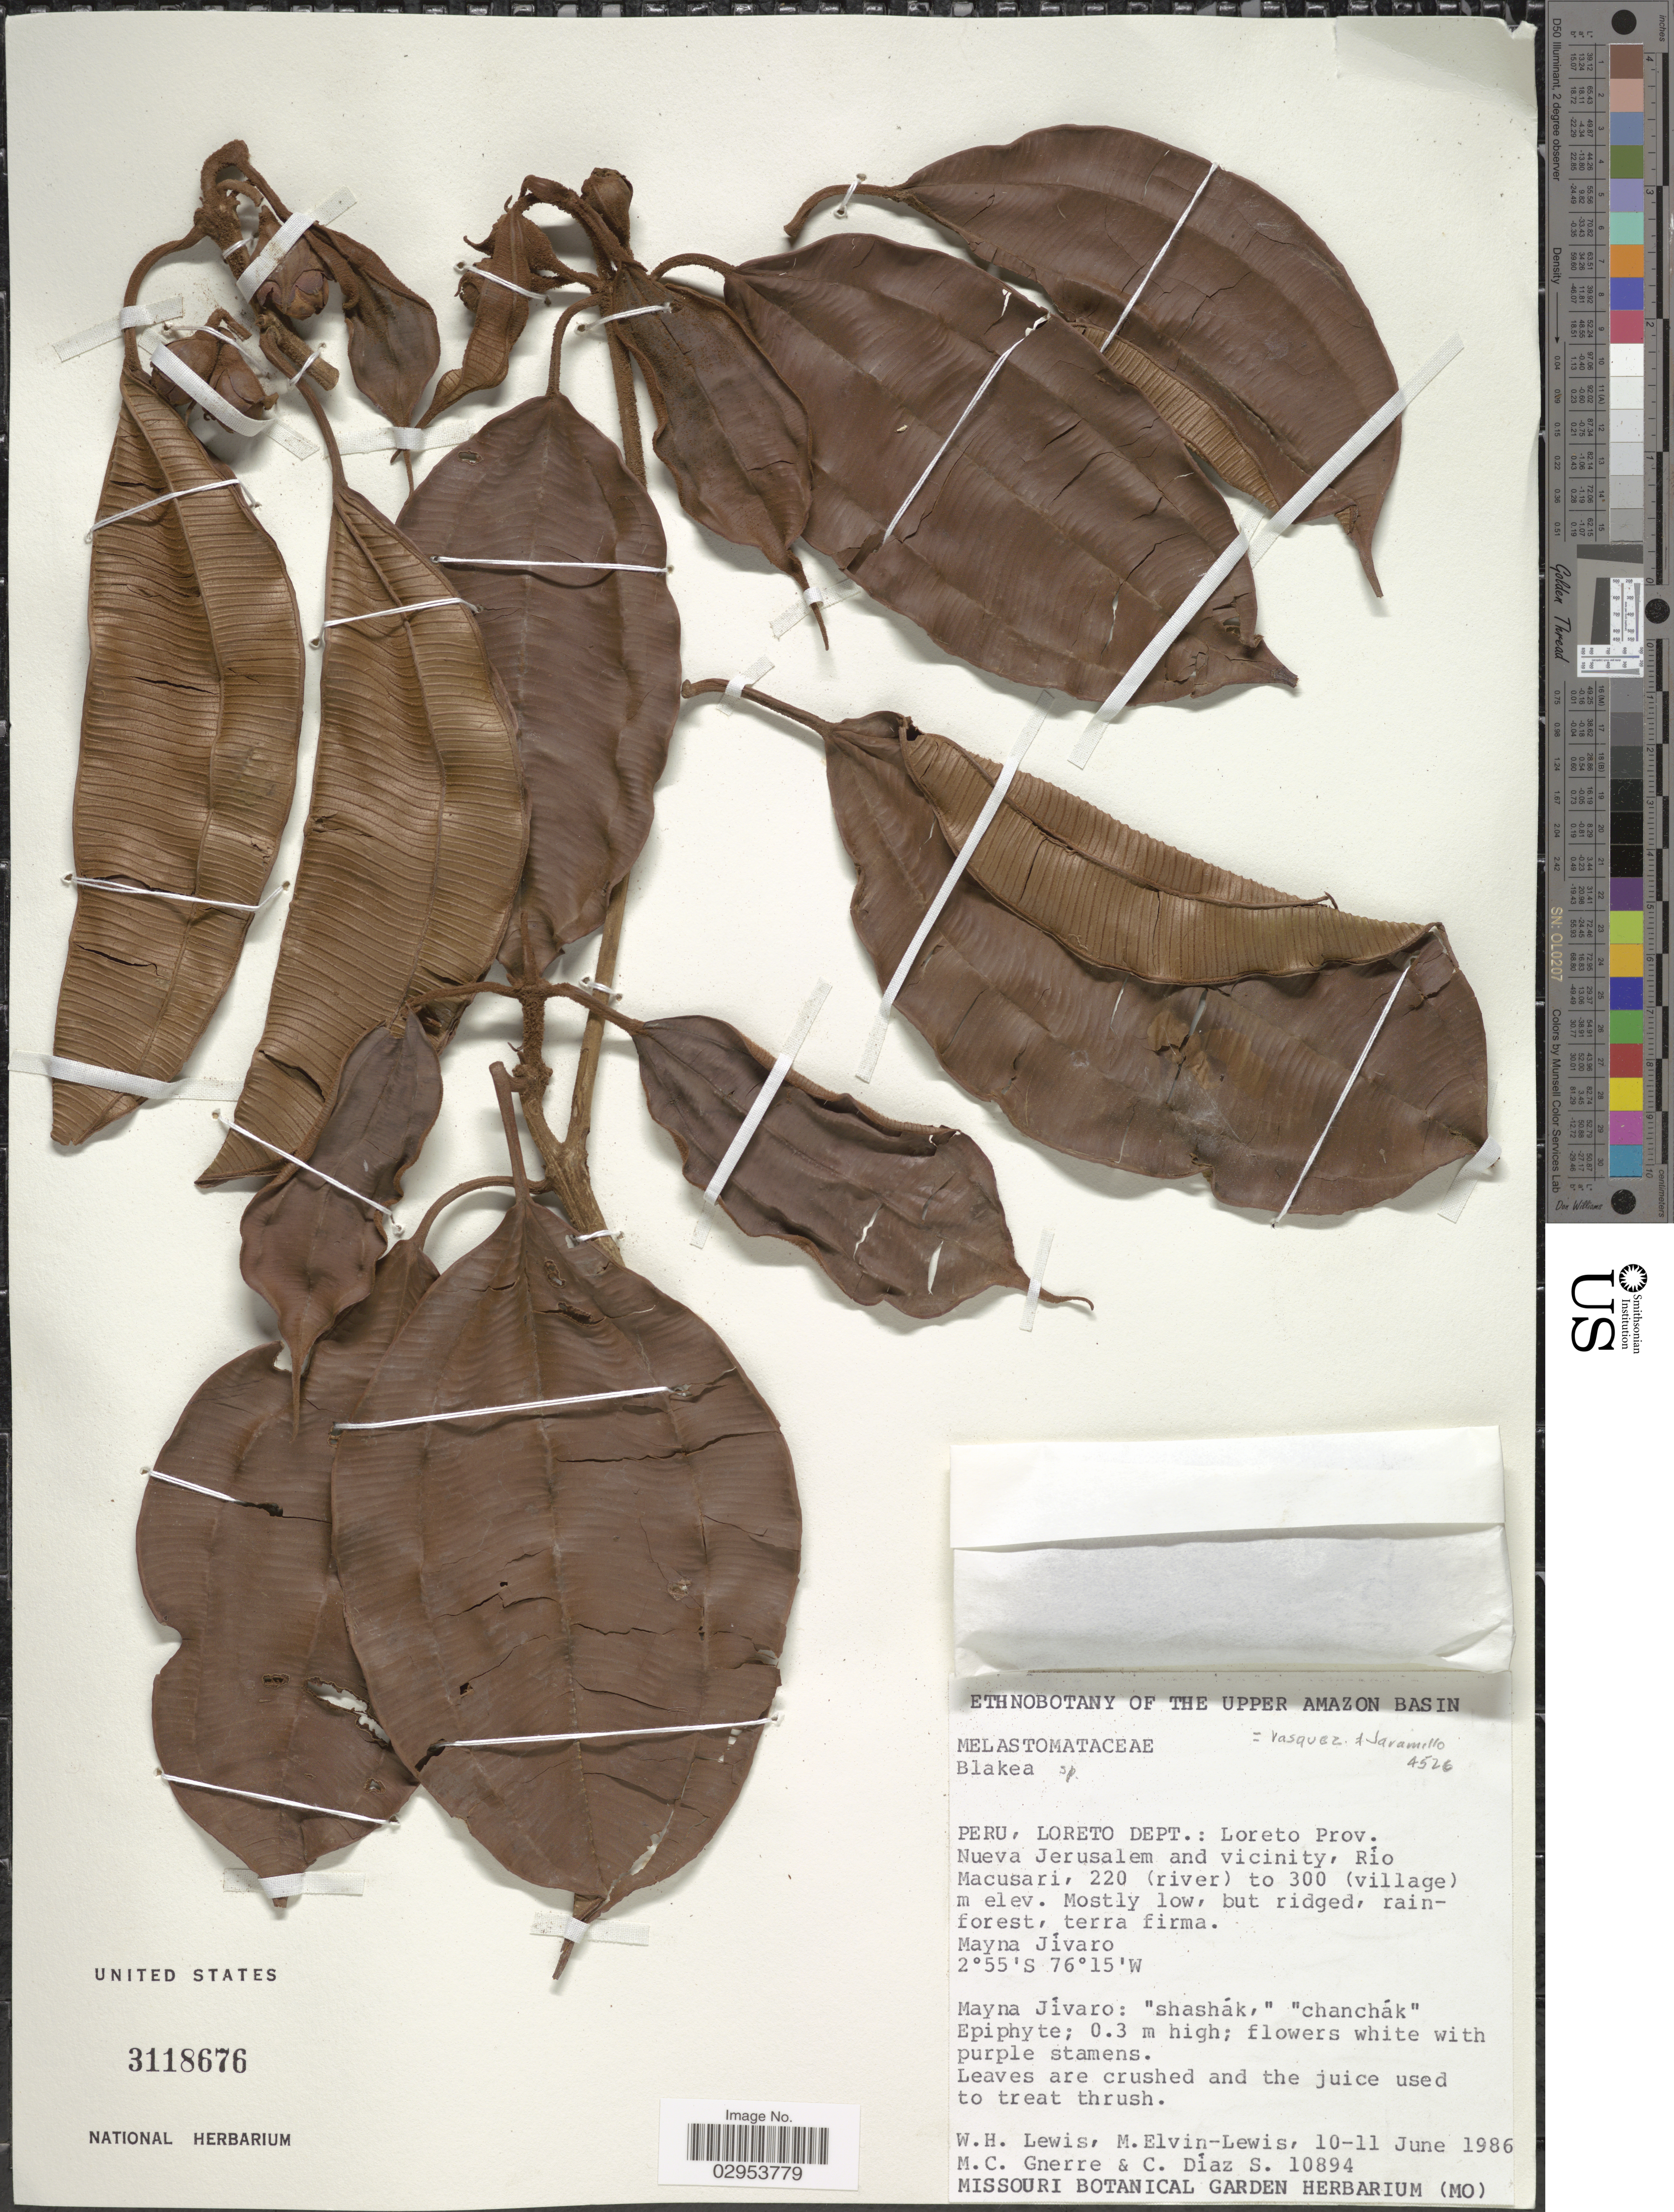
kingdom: Plantae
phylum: Tracheophyta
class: Magnoliopsida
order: Myrtales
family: Melastomataceae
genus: Blakea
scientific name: Blakea hirsuta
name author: O. Berg ex Triana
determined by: Michelangeli, F. A.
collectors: W. H. Lewis, M. Elvin-Lewis, M. Gnerre & C. Díaz S.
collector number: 10894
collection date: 1986-06-10/1986-06-11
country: Peru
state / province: Loreto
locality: Dept. Loreto Prov. Nueva Jerusalem and vicinity, Río Macusari.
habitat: Mostly low, but ridged, rainforest, terra firma.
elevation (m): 220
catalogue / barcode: US 3118676